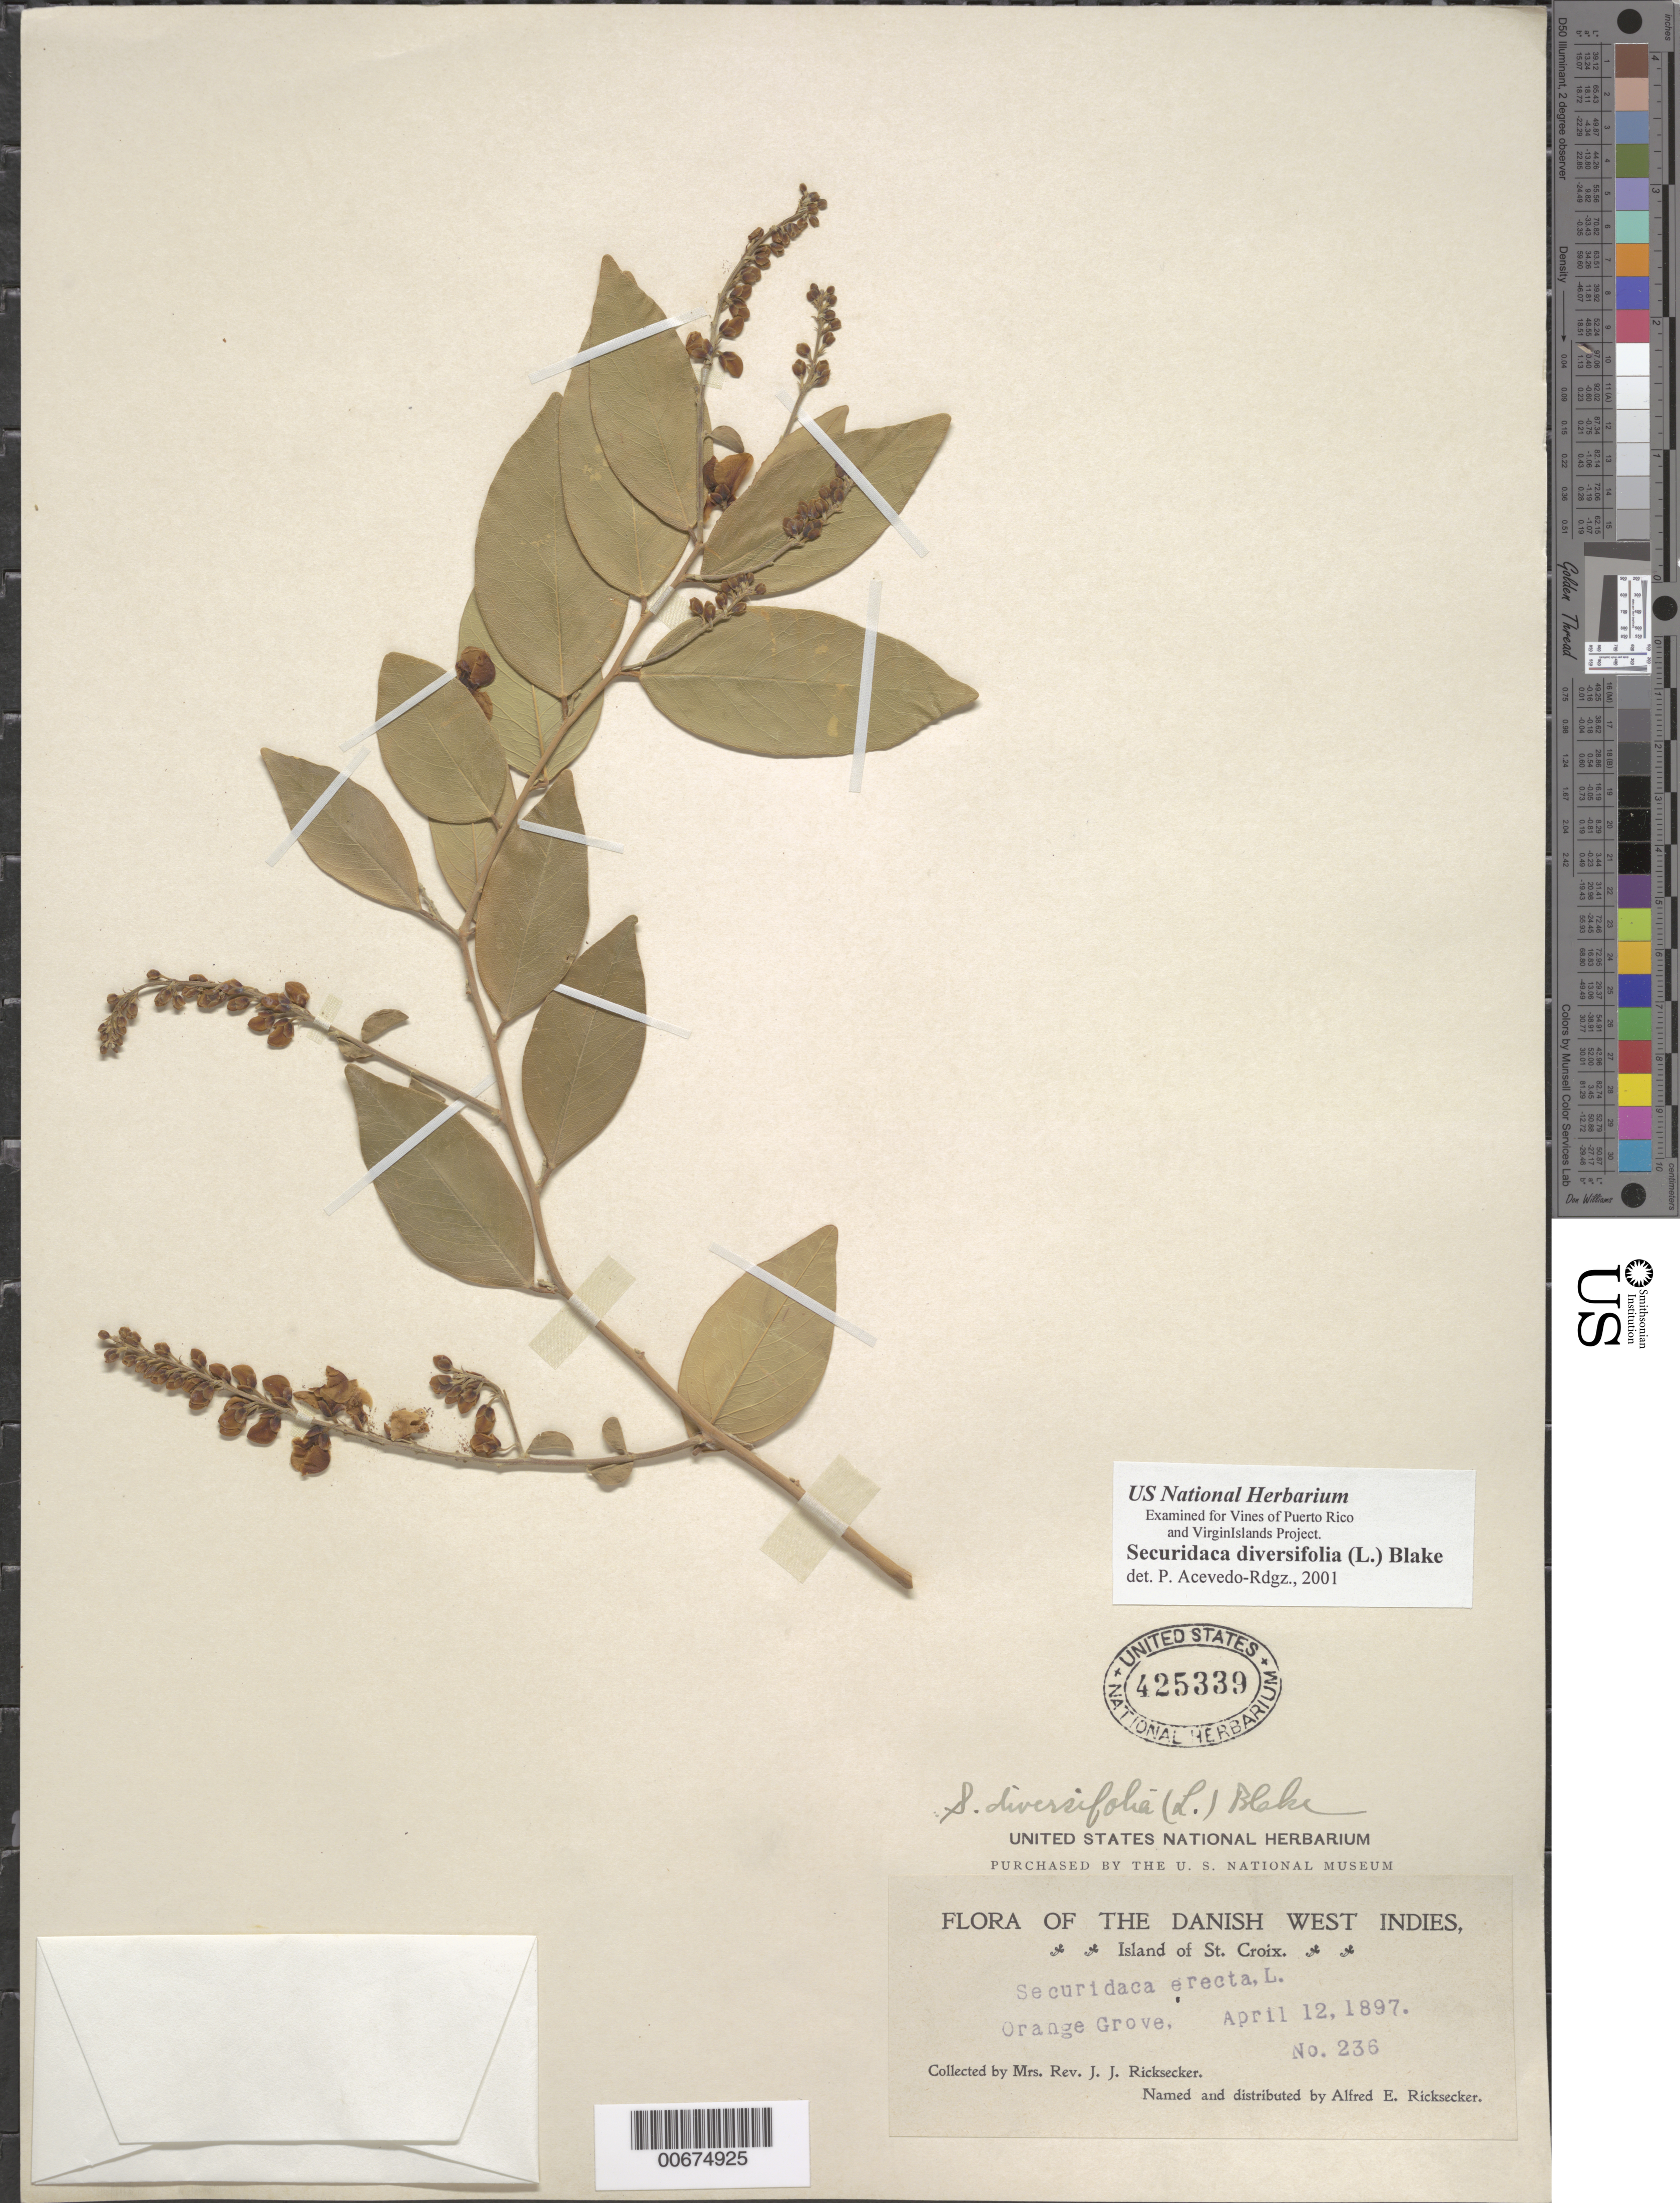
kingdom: Plantae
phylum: Tracheophyta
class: Magnoliopsida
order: Fabales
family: Polygalaceae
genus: Securidaca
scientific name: Securidaca diversifolia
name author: (L.) S.F. Blake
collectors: Mrs. J. J. Ricksecker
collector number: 236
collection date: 1897-04-12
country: U.S. Virgin Islands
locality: The Danish West Indies, Island of St. Croix. Orange Grove.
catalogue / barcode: US 425339